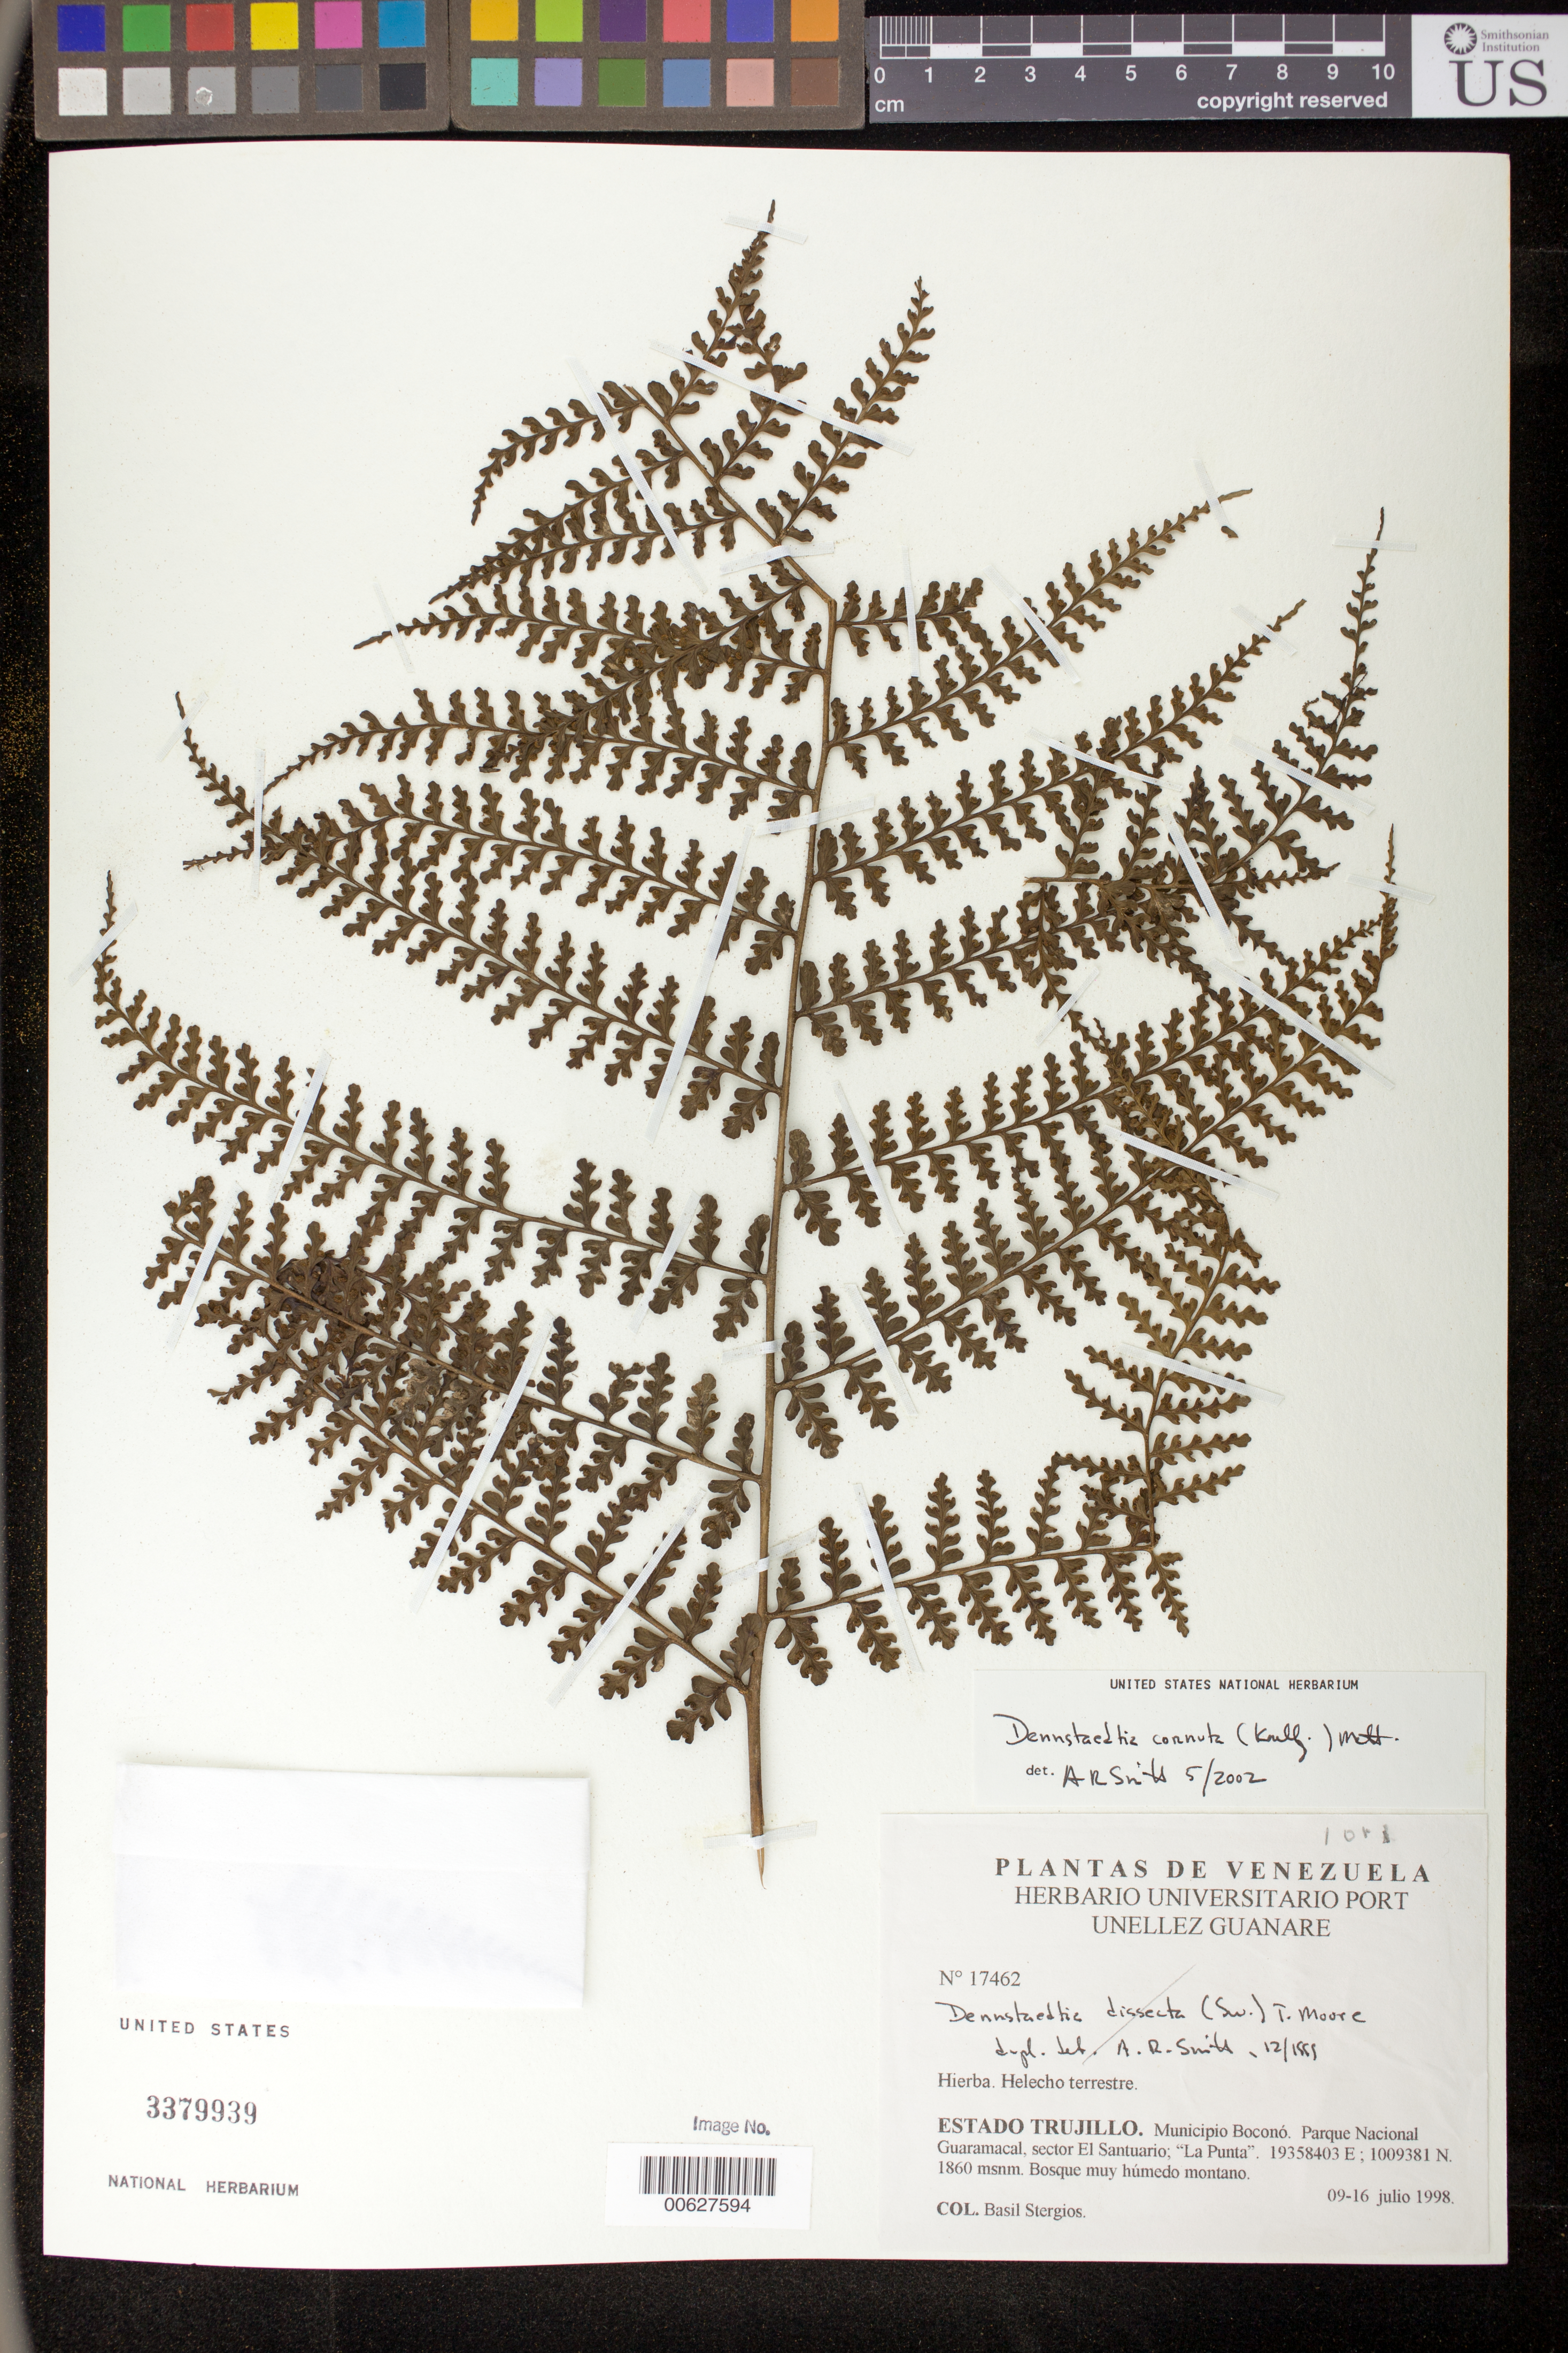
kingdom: Plantae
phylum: Tracheophyta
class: Polypodiopsida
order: Polypodiales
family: Dennstaedtiaceae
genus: Dennstaedtia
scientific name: Dennstaedtia cornuta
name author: (Kaulf.) Mett.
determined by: Smith, Alan R., (UC)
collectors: B. G. Stergios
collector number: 17462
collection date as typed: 09 Jul 1998 to 16 Jul 1998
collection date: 1998-07-09/1998-07-16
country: Venezuela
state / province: Trujillo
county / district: Boconó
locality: Parque Nacional Guaramacal, Sector El Santuario, La Punta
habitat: Bosque muy húmedo montano.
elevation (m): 1860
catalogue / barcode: US 3379939